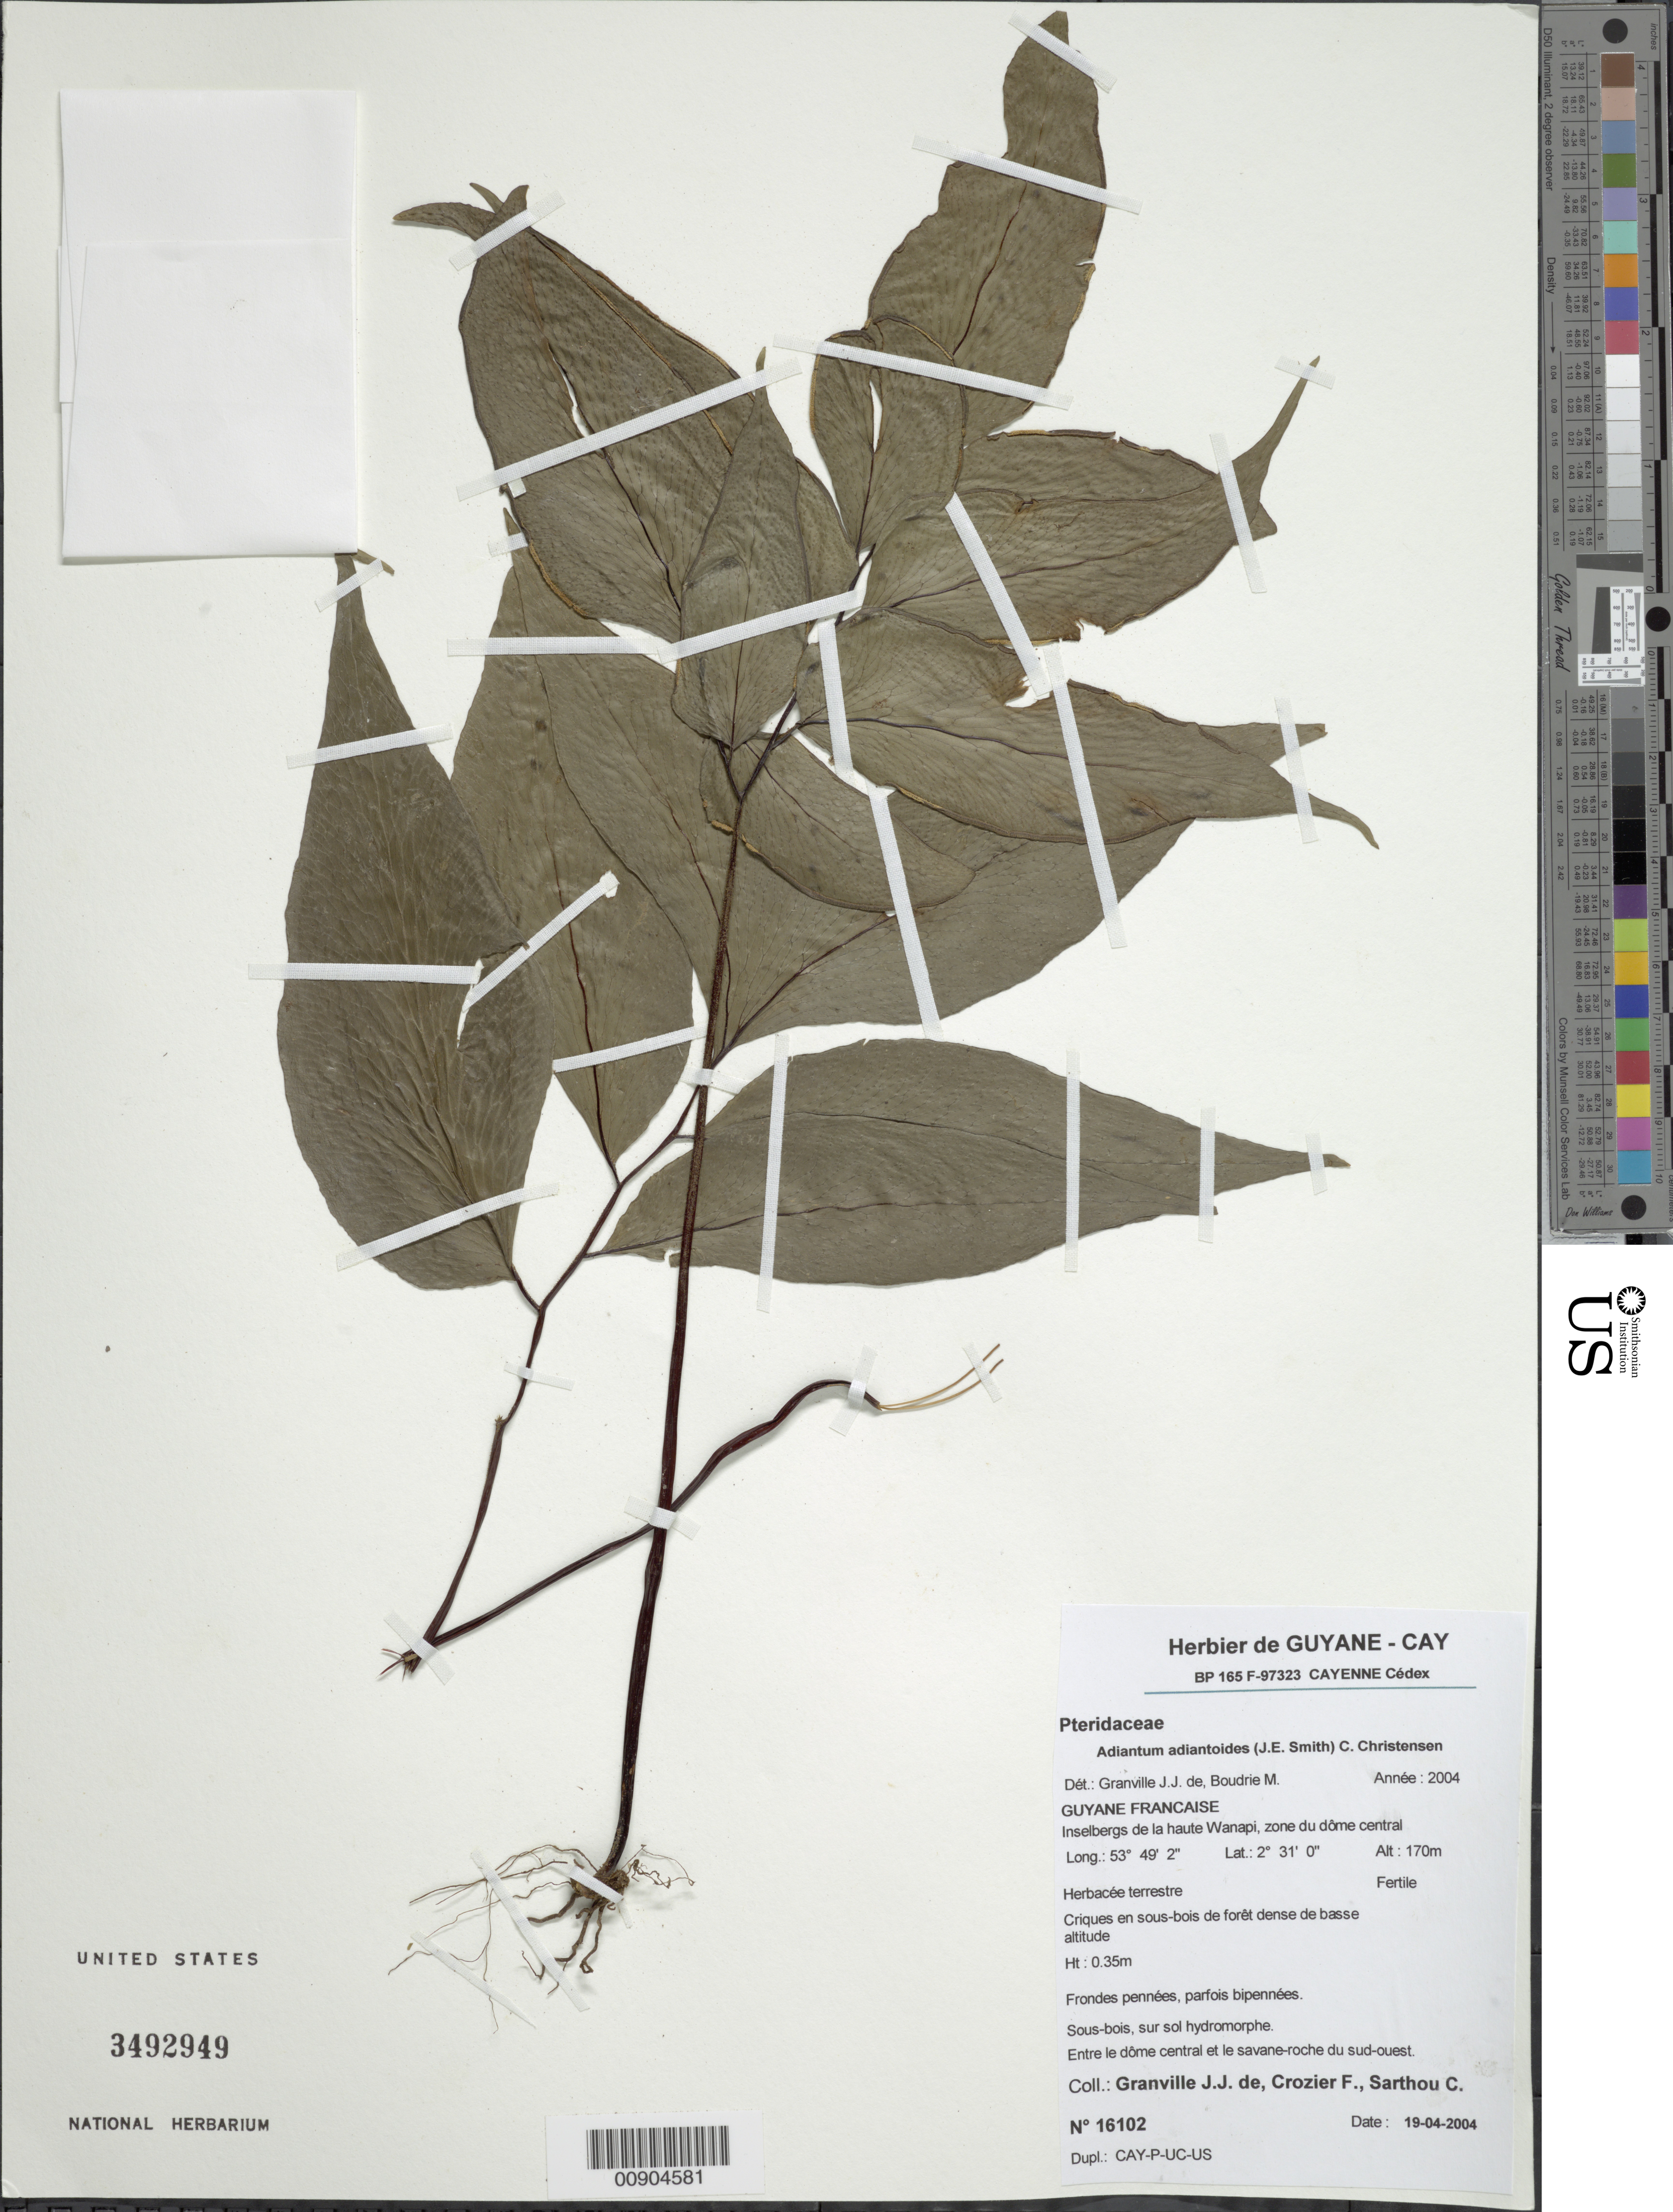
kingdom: Plantae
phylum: Tracheophyta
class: Polypodiopsida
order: Polypodiales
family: Pteridaceae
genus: Adiantum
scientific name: Adiantum adiantoides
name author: (J. Sm.) C. Chr.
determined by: Granville, J. J.; Boudrie, M.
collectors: J.-J. de Granville, F. Crozier & C. Sarthou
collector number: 16102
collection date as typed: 19-Apr-04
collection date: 2004-04-19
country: French Guiana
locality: Inselbergs de la haute Wanapi, entre le dôme central et savane du sud-ouest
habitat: Criques en sous bois de forêt dense de basse altitude; sur sol hydromorphe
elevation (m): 170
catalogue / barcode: US 3492949